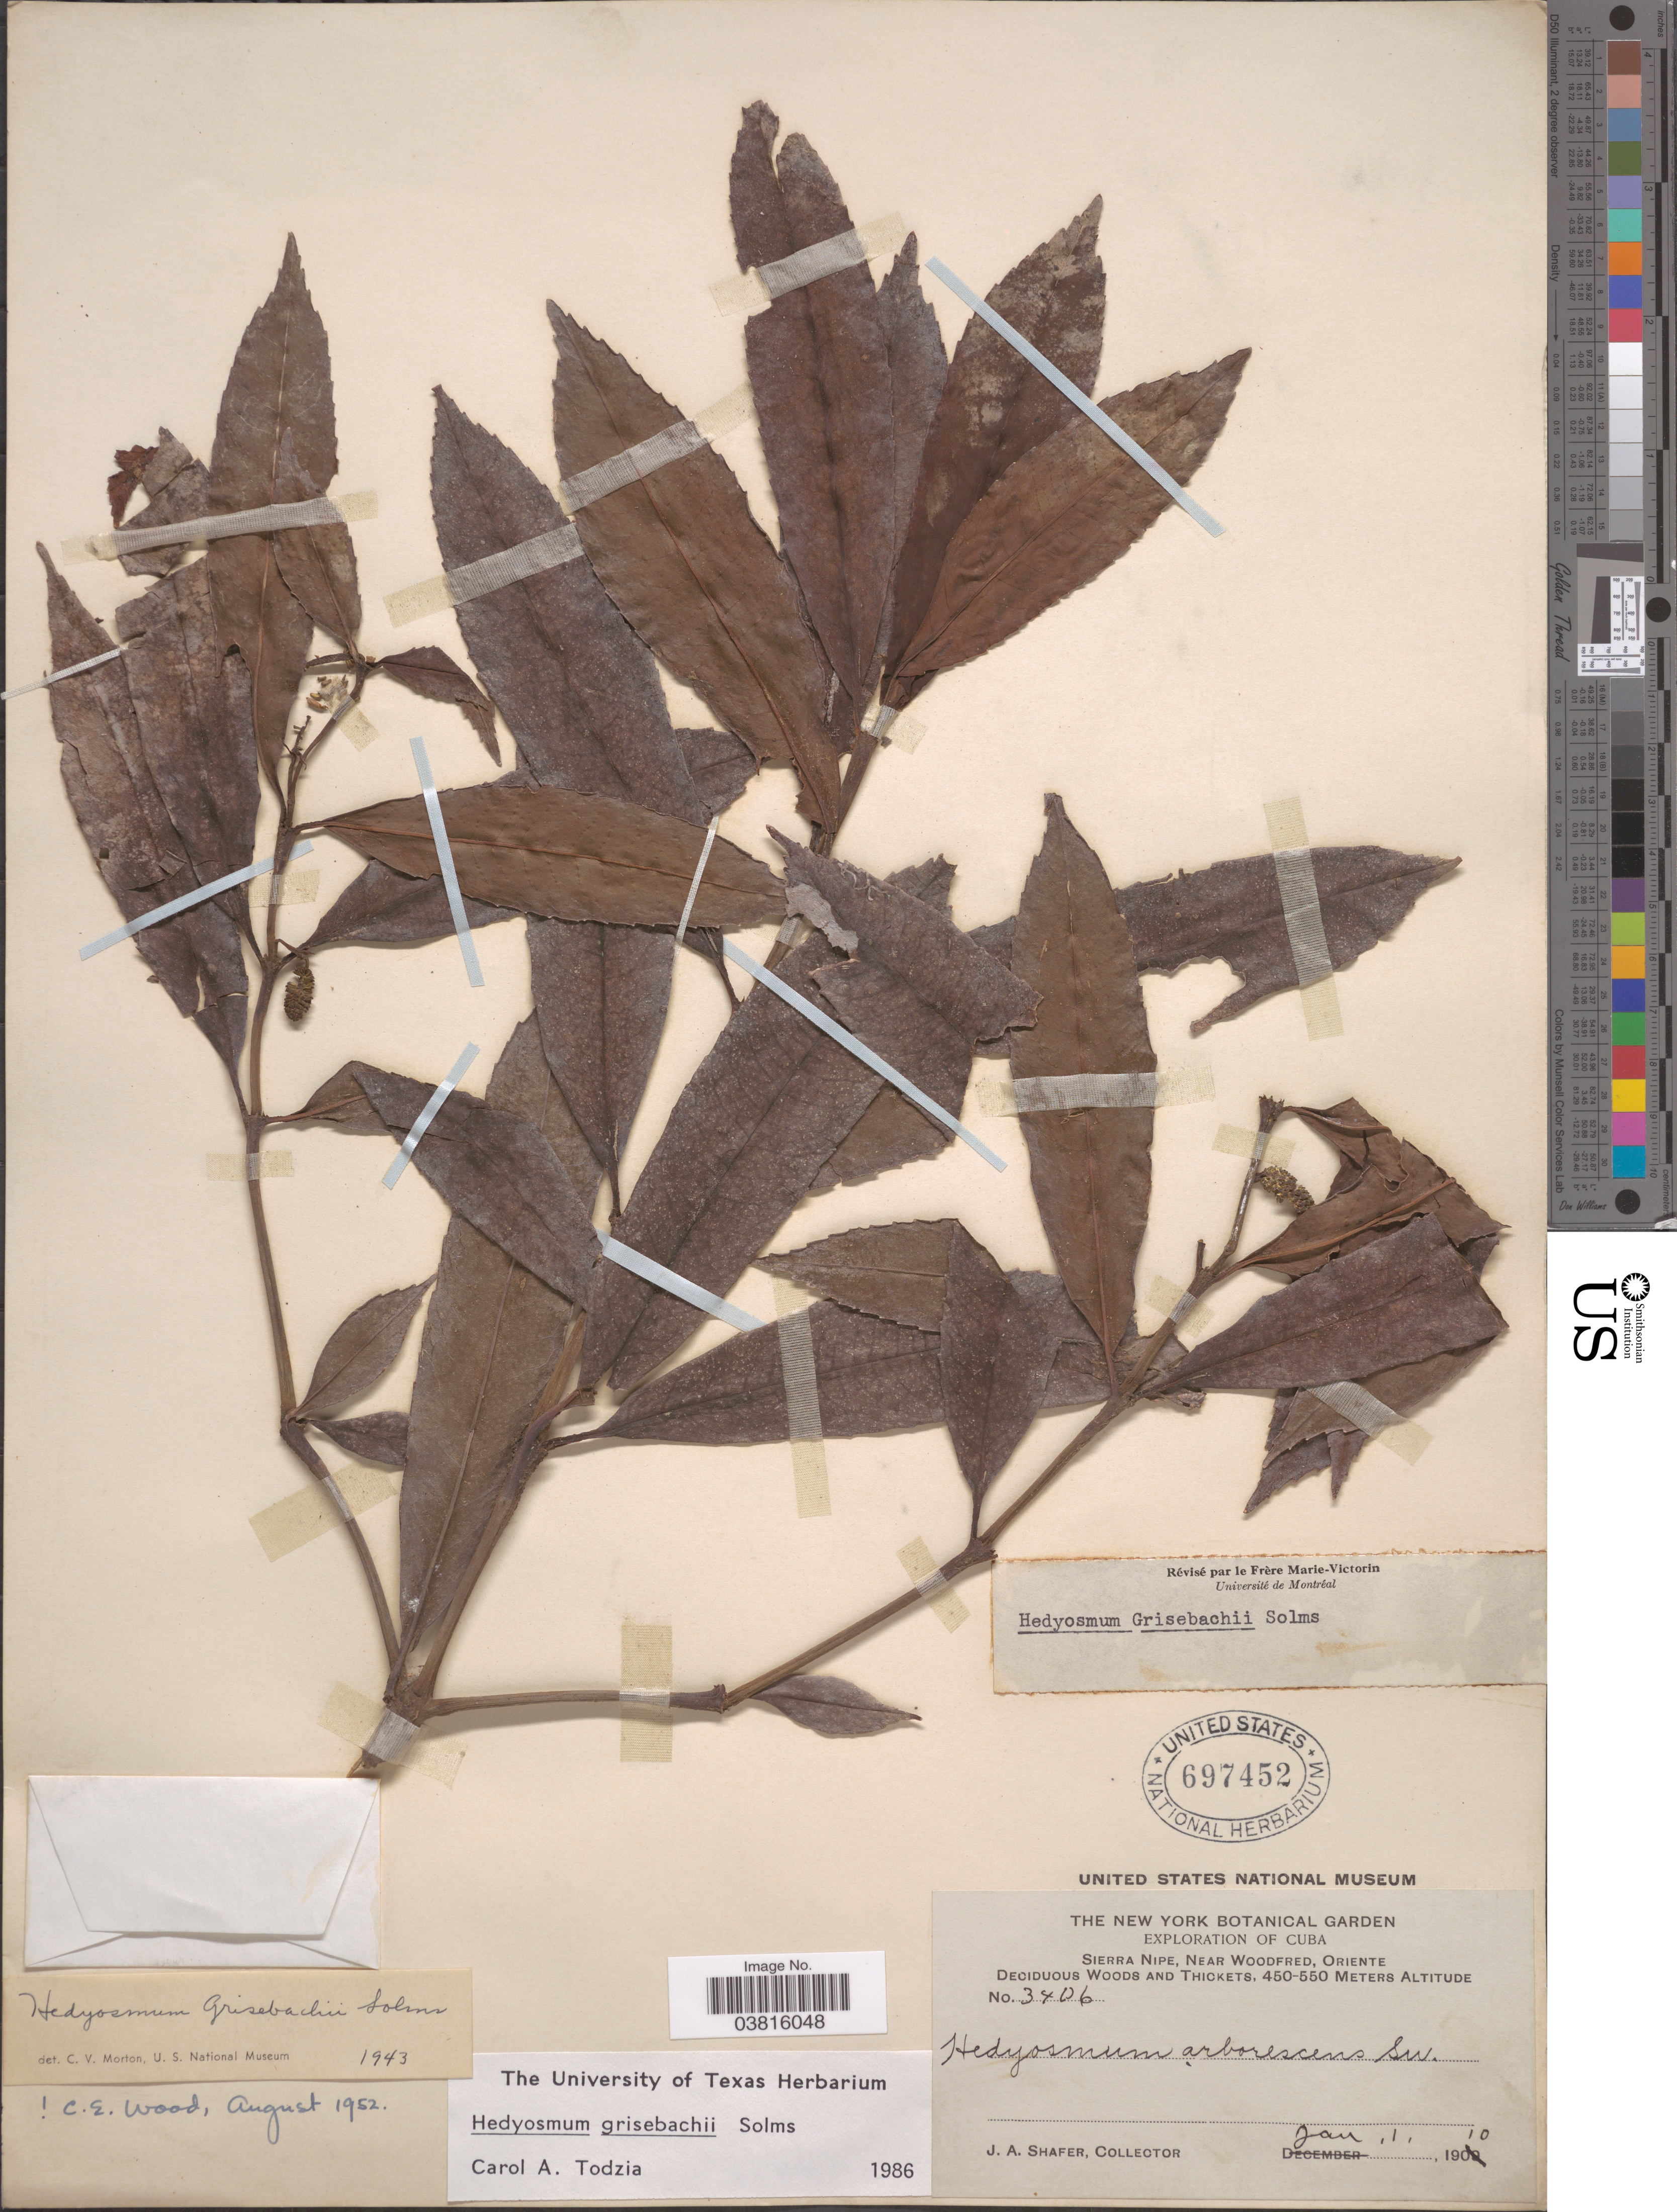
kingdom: Plantae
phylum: Tracheophyta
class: Magnoliopsida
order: Chloranthales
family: Chloranthaceae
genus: Hedyosmum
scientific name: Hedyosmum grisebachii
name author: Solms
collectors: J. A. Shafer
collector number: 3406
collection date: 1910-01-01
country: Cuba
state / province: Oriente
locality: Sierra Nipe, near Woodford.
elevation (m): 450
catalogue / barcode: US 697452